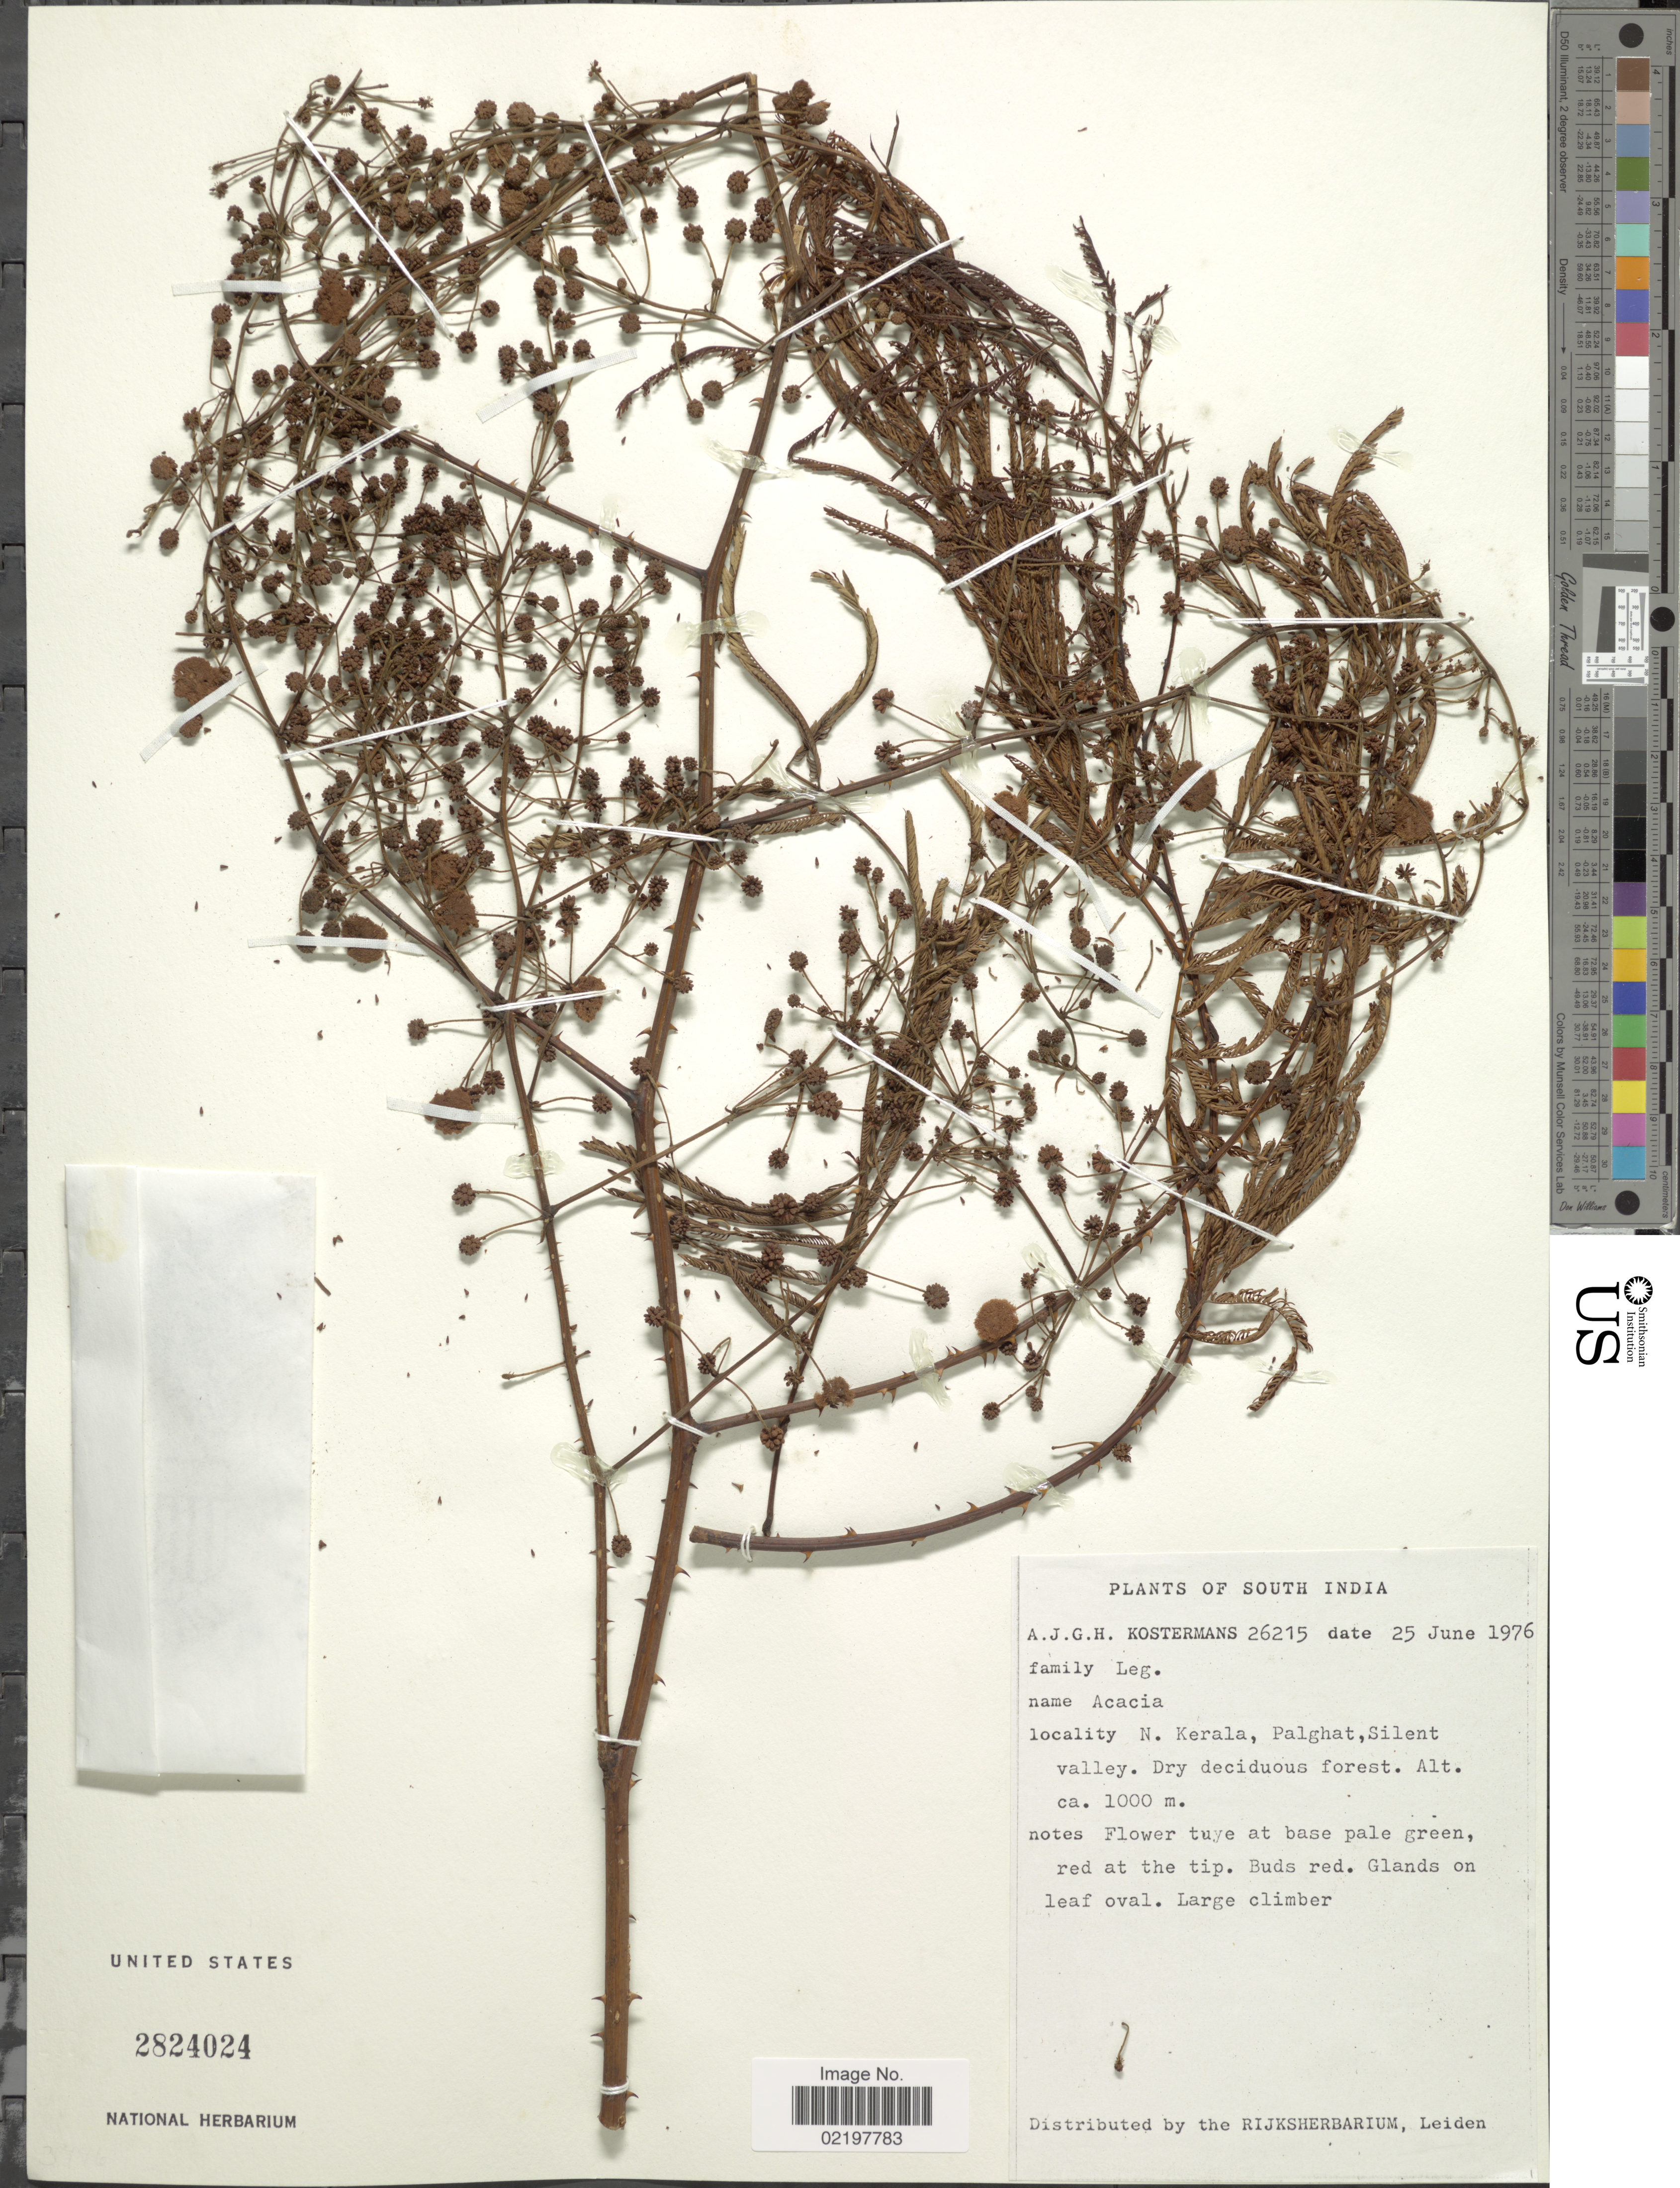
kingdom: Plantae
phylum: Tracheophyta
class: Magnoliopsida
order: Fabales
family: Fabaceae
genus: Senegalia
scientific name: Senegalia sp.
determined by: Strong, M. T., (US), Smithsonian Institution - National Museum of Natural History (UNITED STATES)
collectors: A. J. G. Kostermans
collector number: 26215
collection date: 1976-06-25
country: India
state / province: Kerala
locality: South India, N. Kerala, Palghat, Silent valley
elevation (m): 1000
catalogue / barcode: US 2824024